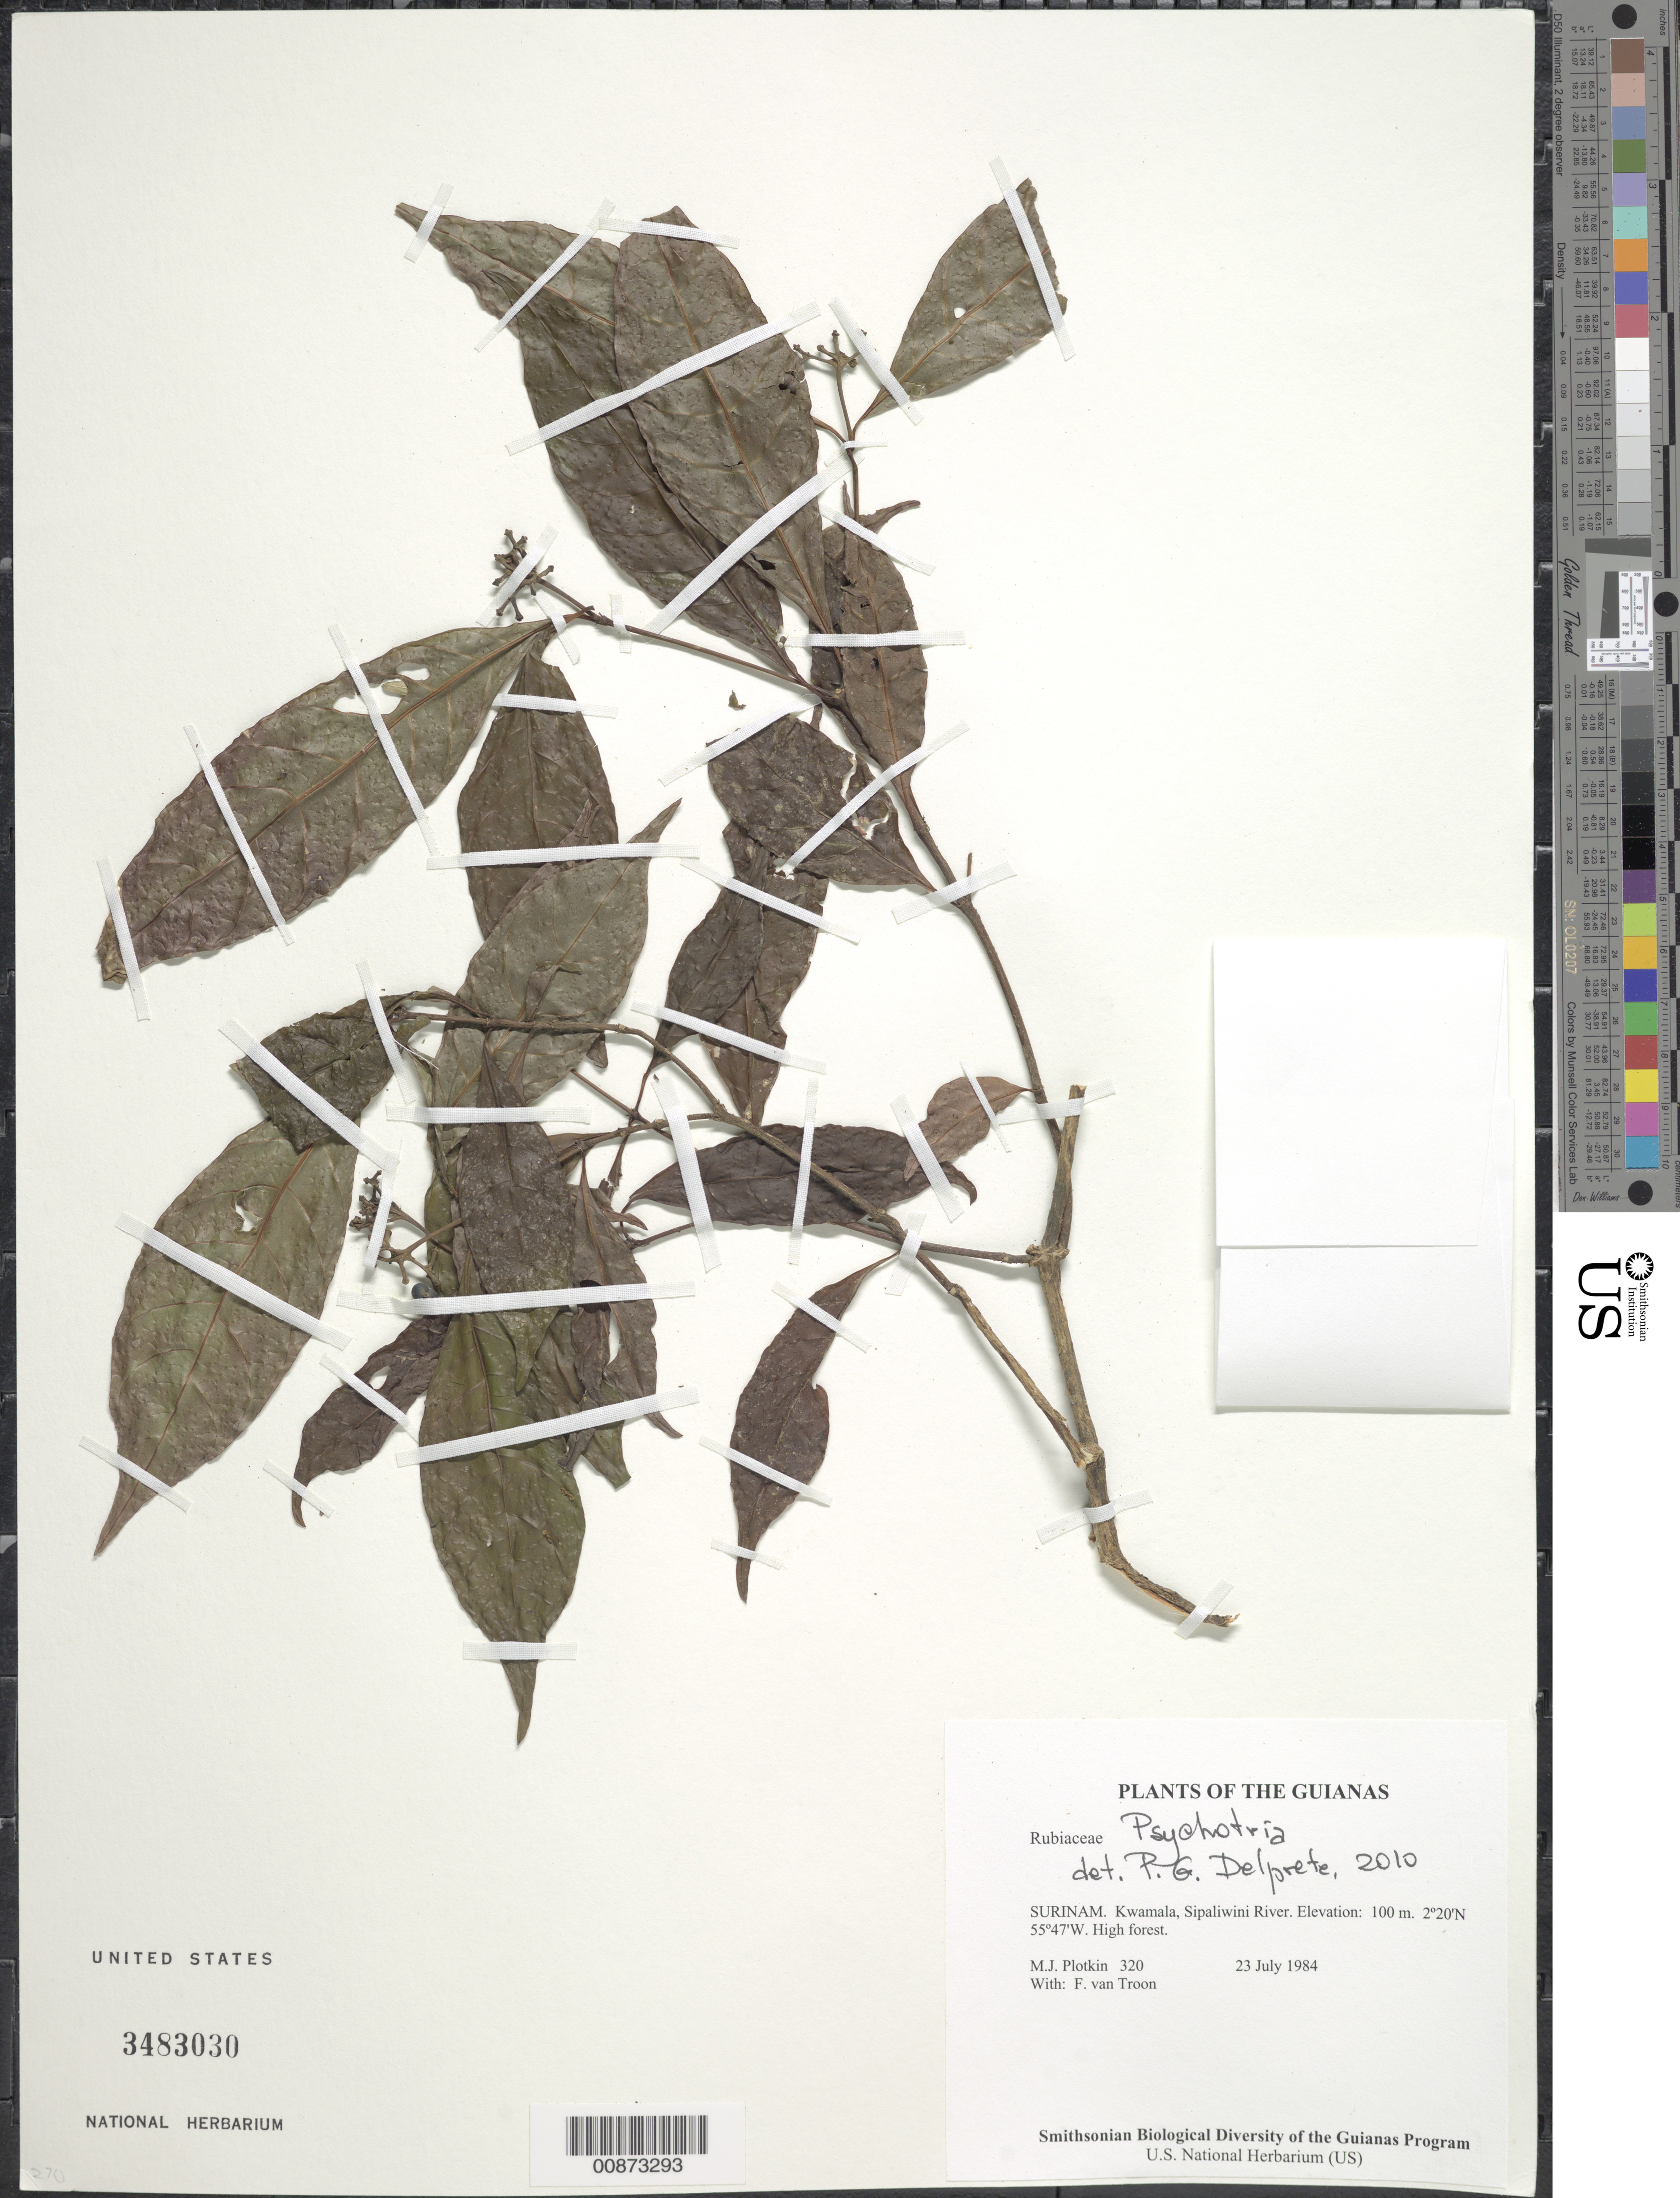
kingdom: Plantae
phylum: Tracheophyta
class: Magnoliopsida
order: Gentianales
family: Rubiaceae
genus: Psychotria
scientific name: Psychotria sp.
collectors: M. Plotkin & F. Van Troon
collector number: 320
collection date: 1984-07-23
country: Suriname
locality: Guianas. Surinam. Kwamala, Sipaliwini River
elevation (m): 100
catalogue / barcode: US 3483030